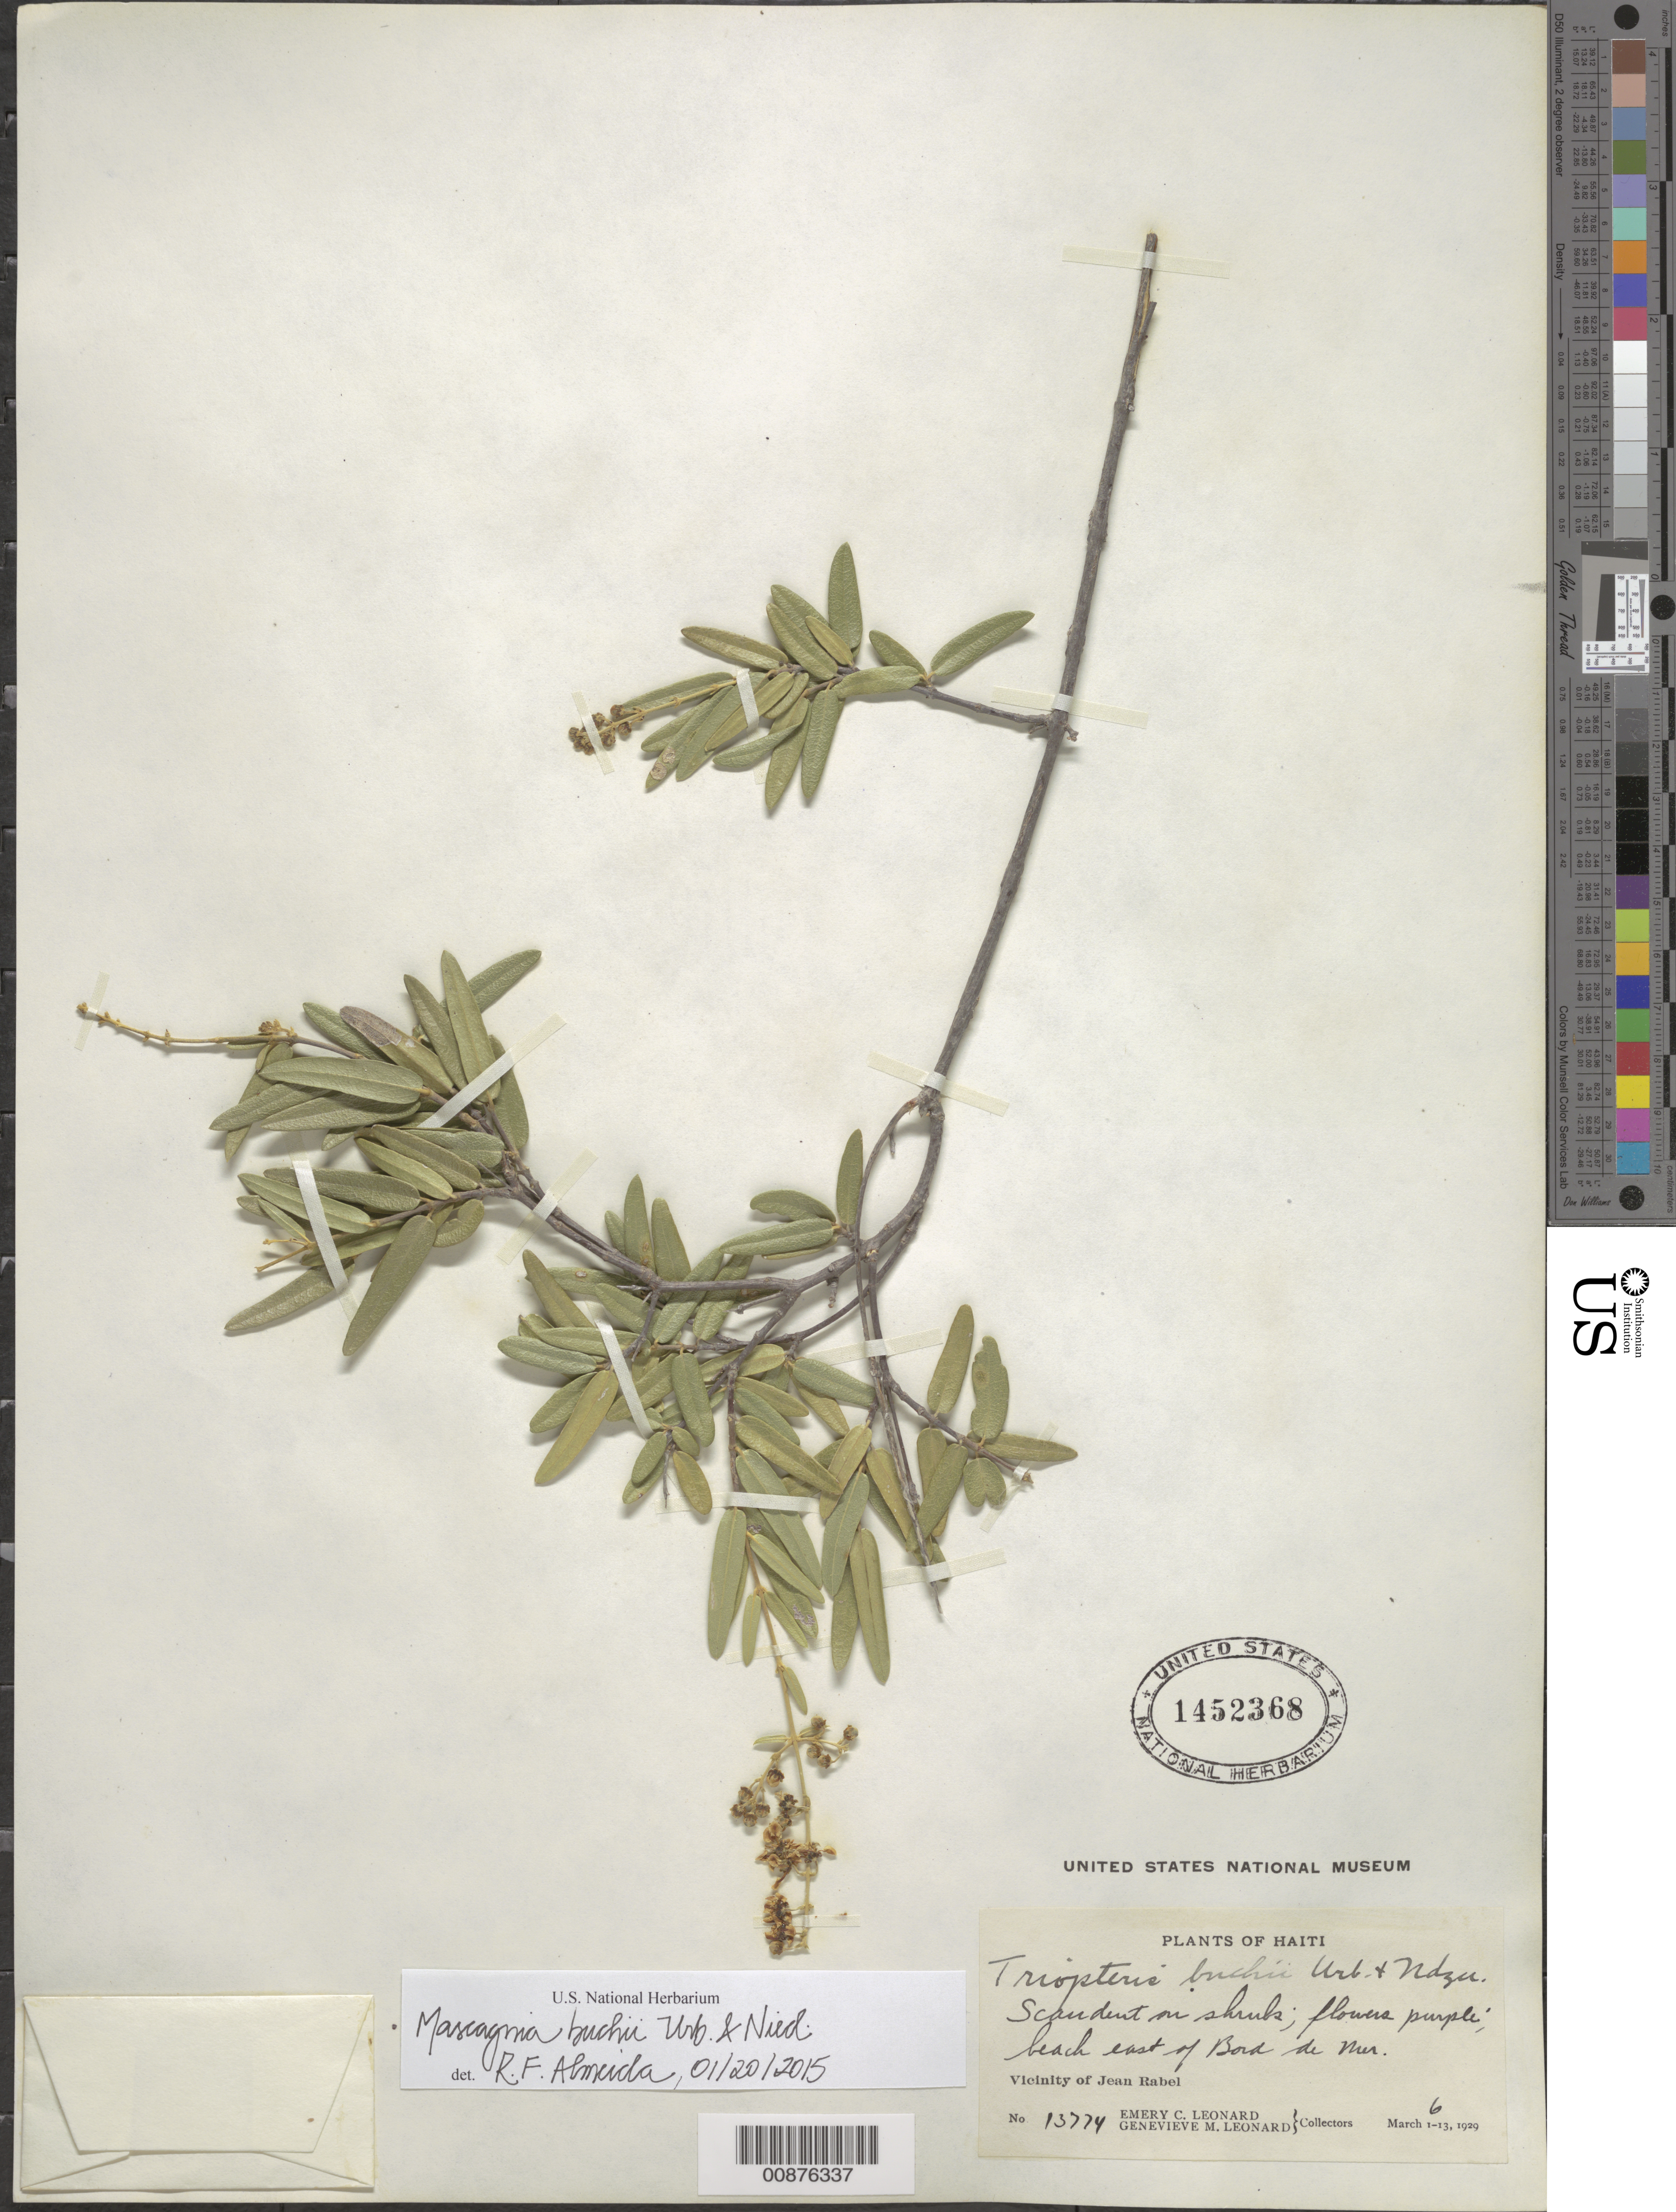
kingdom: Plantae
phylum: Tracheophyta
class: Magnoliopsida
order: Malpighiales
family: Malpighiaceae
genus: Mascagnia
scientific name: Mascagnia buchii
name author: Urb. & Nied.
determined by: De Almeida, R. F., (HUEFS), Universidade Estadual de Feira de Santana (BRAZIL)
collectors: E. C. Leonard & G. M. Leonard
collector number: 13774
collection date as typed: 06 Mar 1929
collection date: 1929-03-06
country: Haiti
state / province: Nord-Ouest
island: Hispaniola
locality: Vicinity of Jean Rabel, E of Bord de Mer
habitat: On shrubs, beach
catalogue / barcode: US 1452368